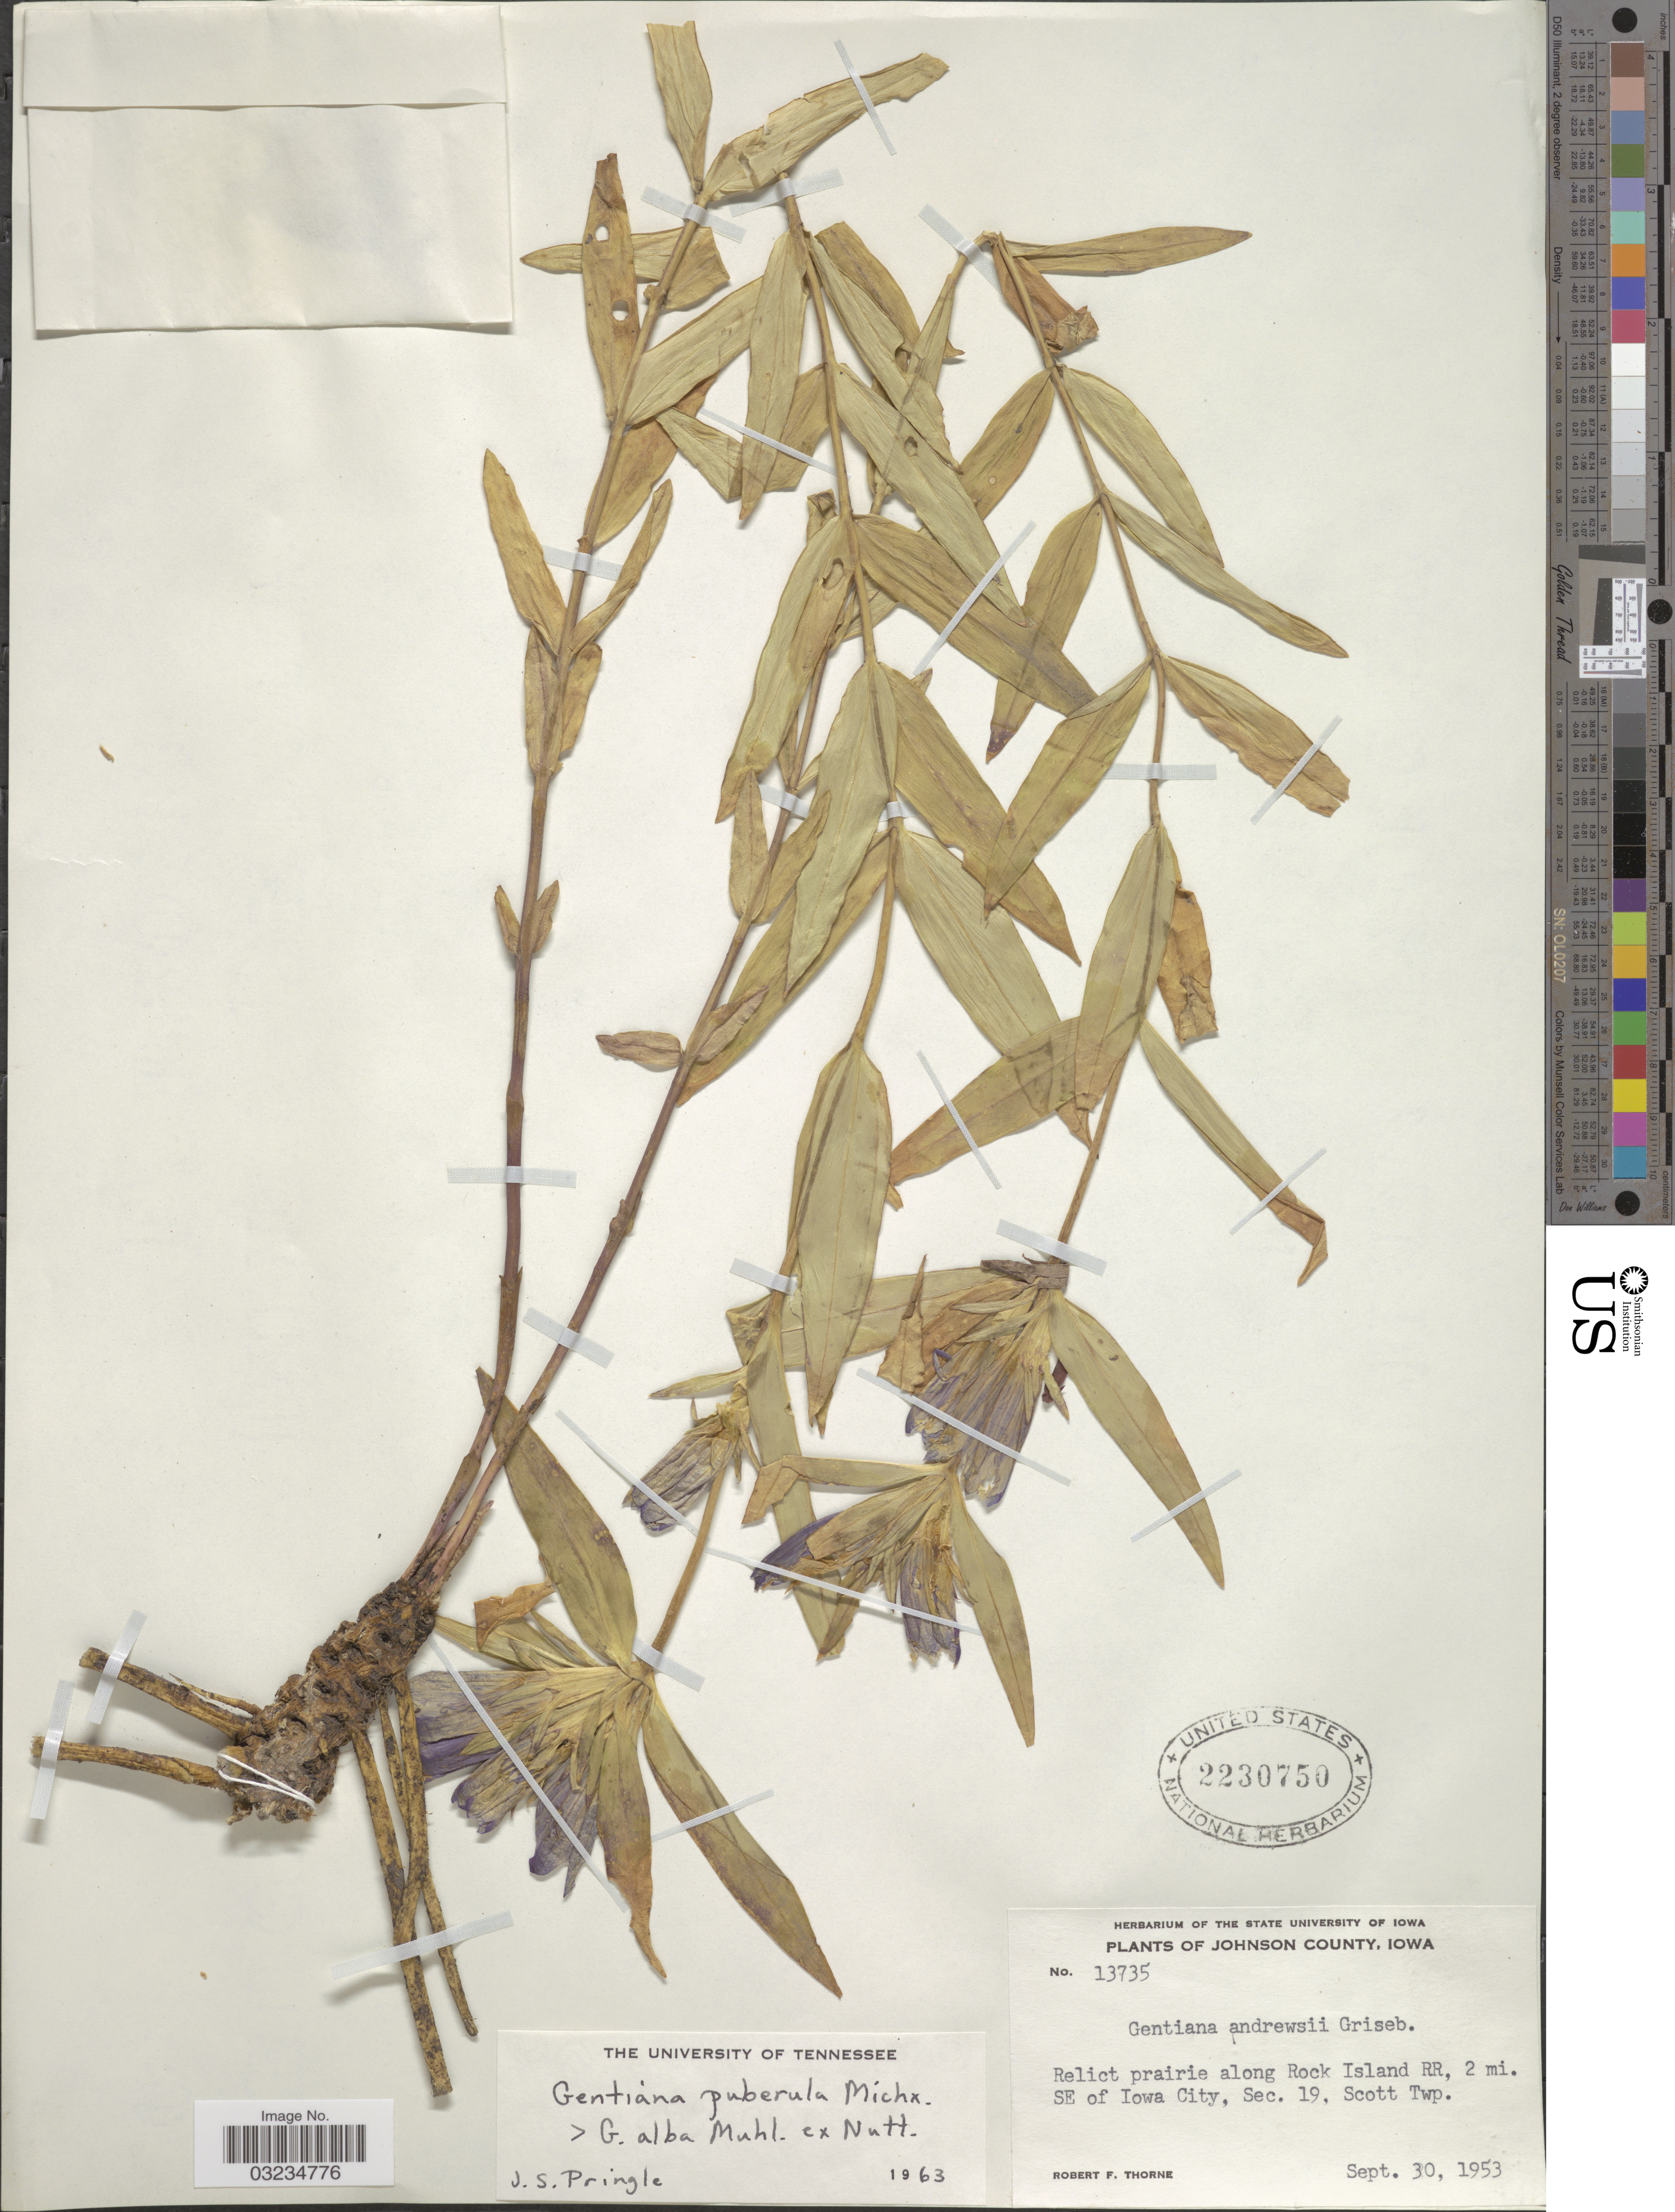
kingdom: Plantae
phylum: Tracheophyta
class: Magnoliopsida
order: Gentianales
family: Gentianaceae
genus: Gentiana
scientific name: Gentiana puberula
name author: Michx.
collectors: R. F. Thorne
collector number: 13735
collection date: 1953-09-30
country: United States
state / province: Iowa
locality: Johnson County. Relict prairie along Rock Island RR, 2 mi. SE of Iowa City, Sec. 19, Scott Twp.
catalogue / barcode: US 2230750